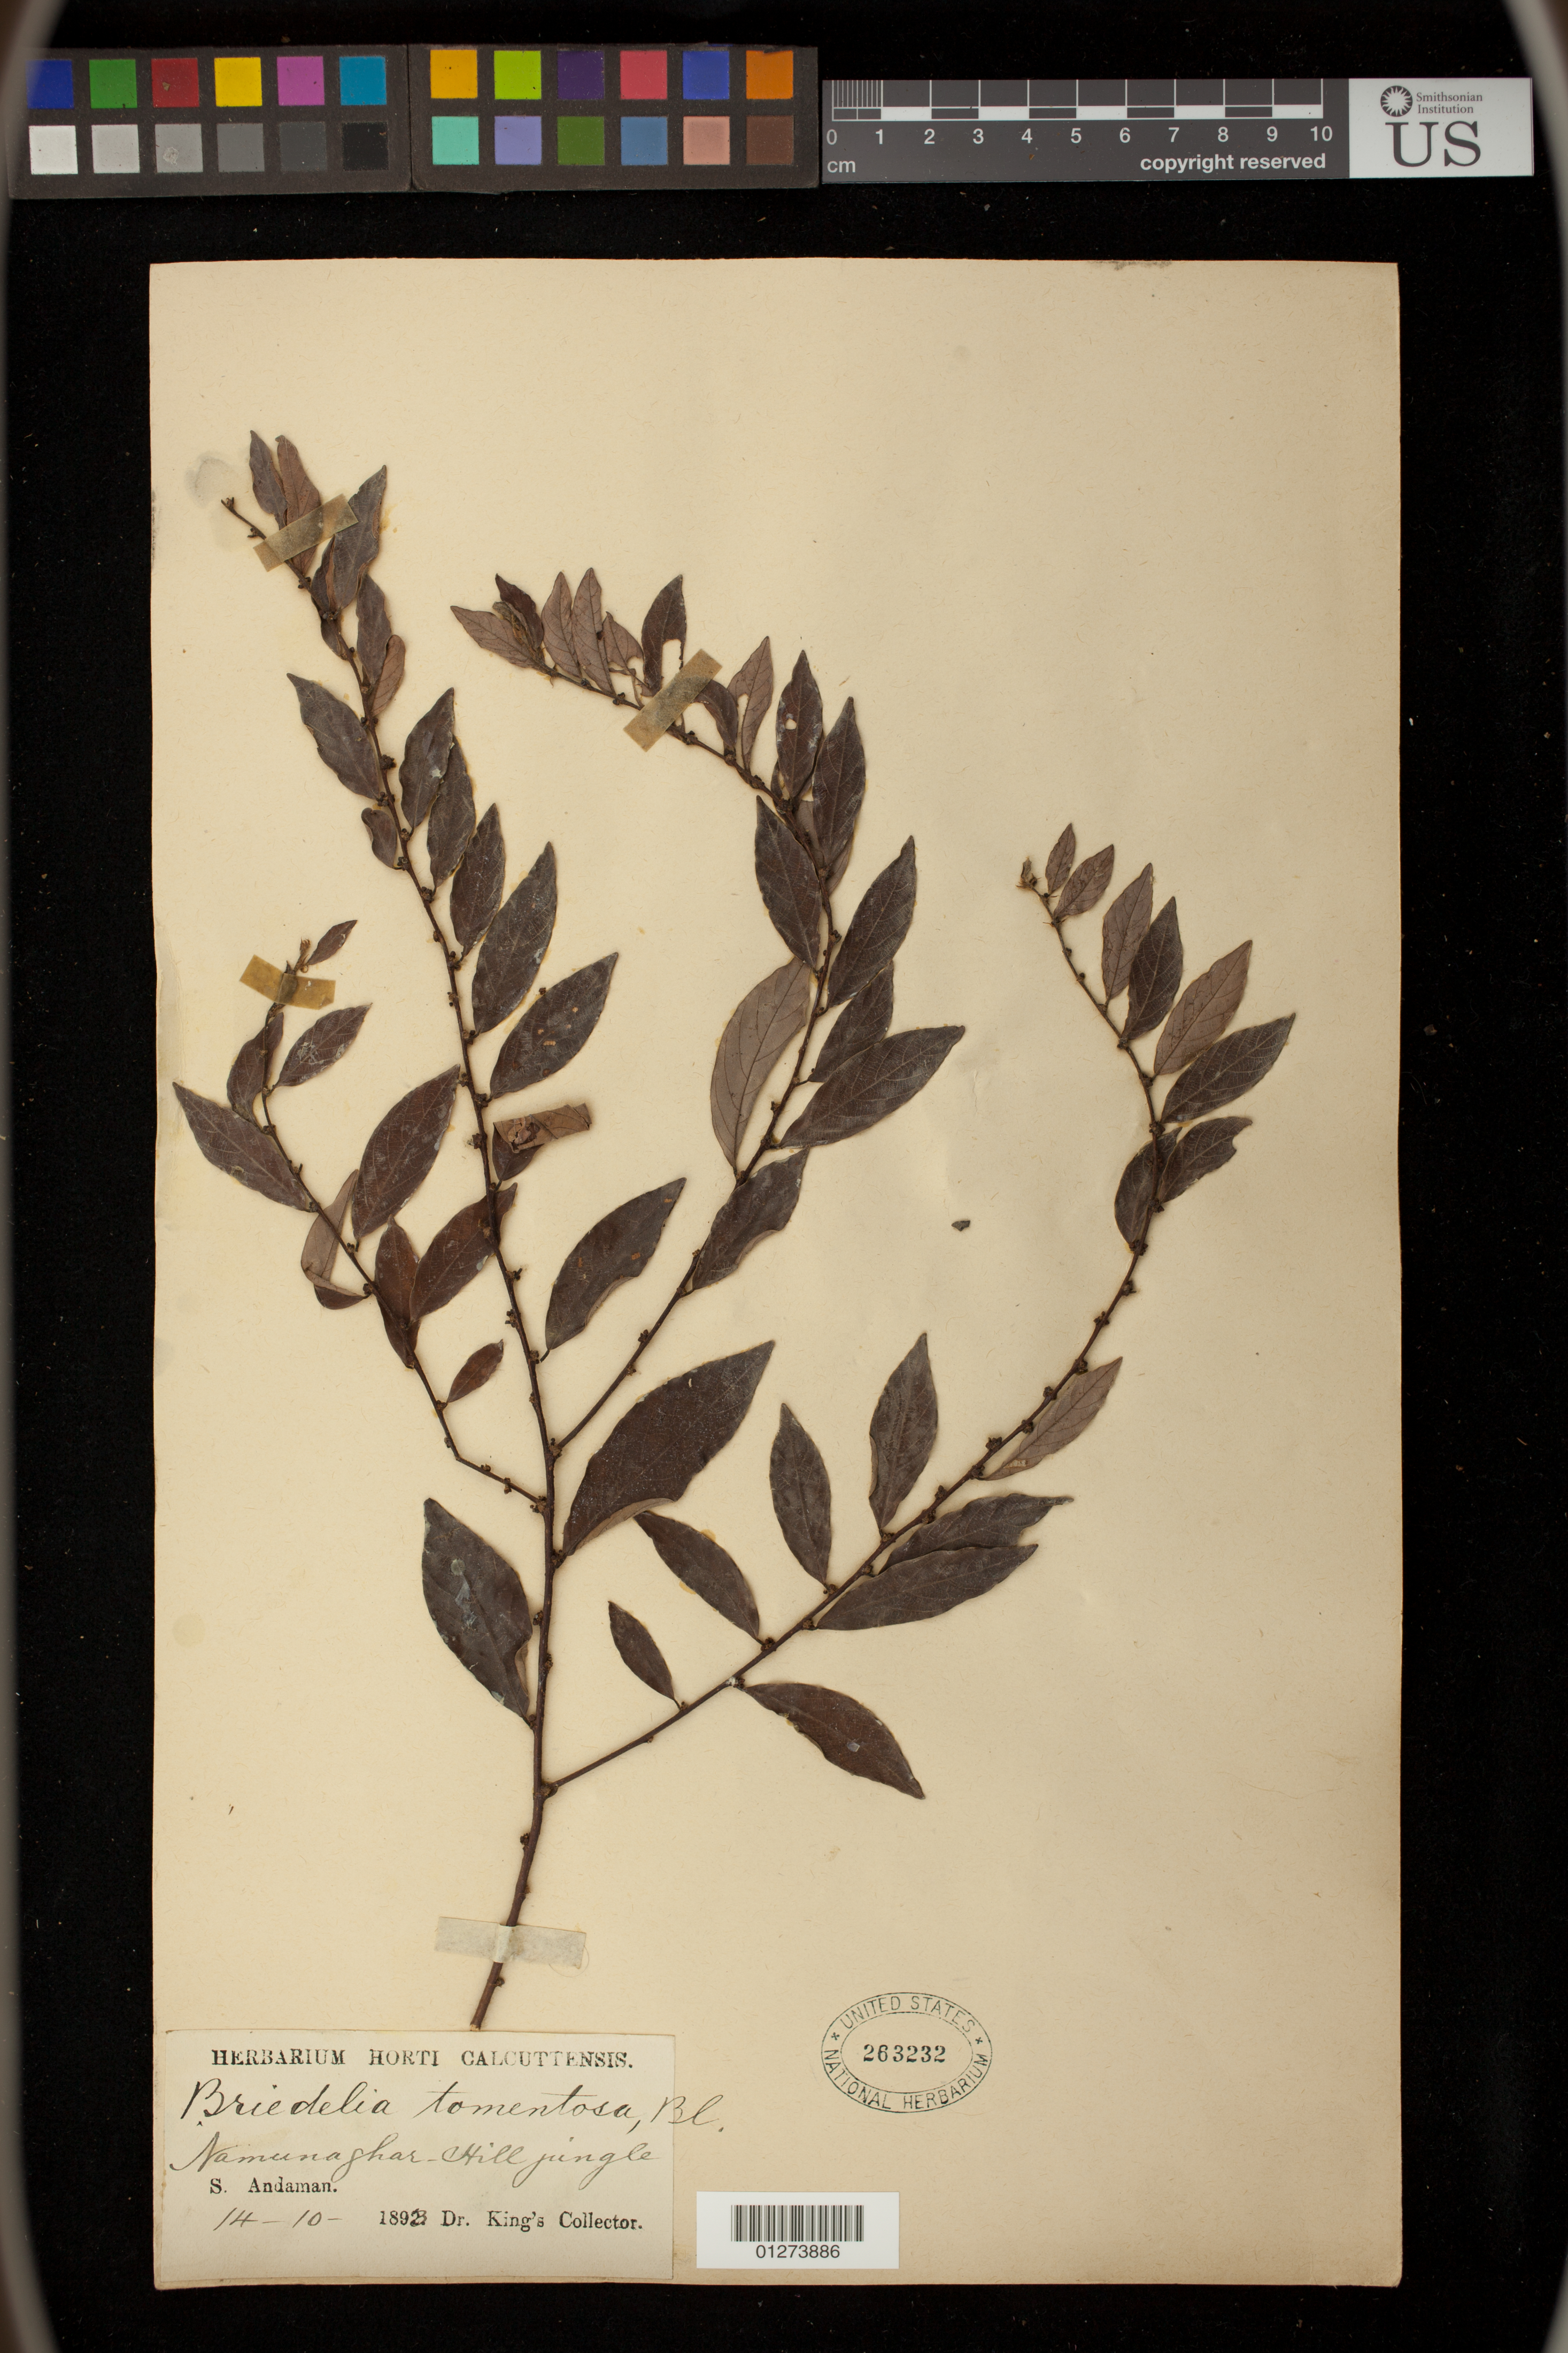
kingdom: Plantae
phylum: Tracheophyta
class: Magnoliopsida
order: Malpighiales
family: Phyllanthaceae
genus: Bridelia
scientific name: Bridelia tomentosa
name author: Blume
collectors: Dr. King's collector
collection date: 1893-10-14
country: India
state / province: Andaman and Nicobar Islands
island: South Andaman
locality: Namunaghar Hill jungle, S. Andaman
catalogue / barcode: US 263232